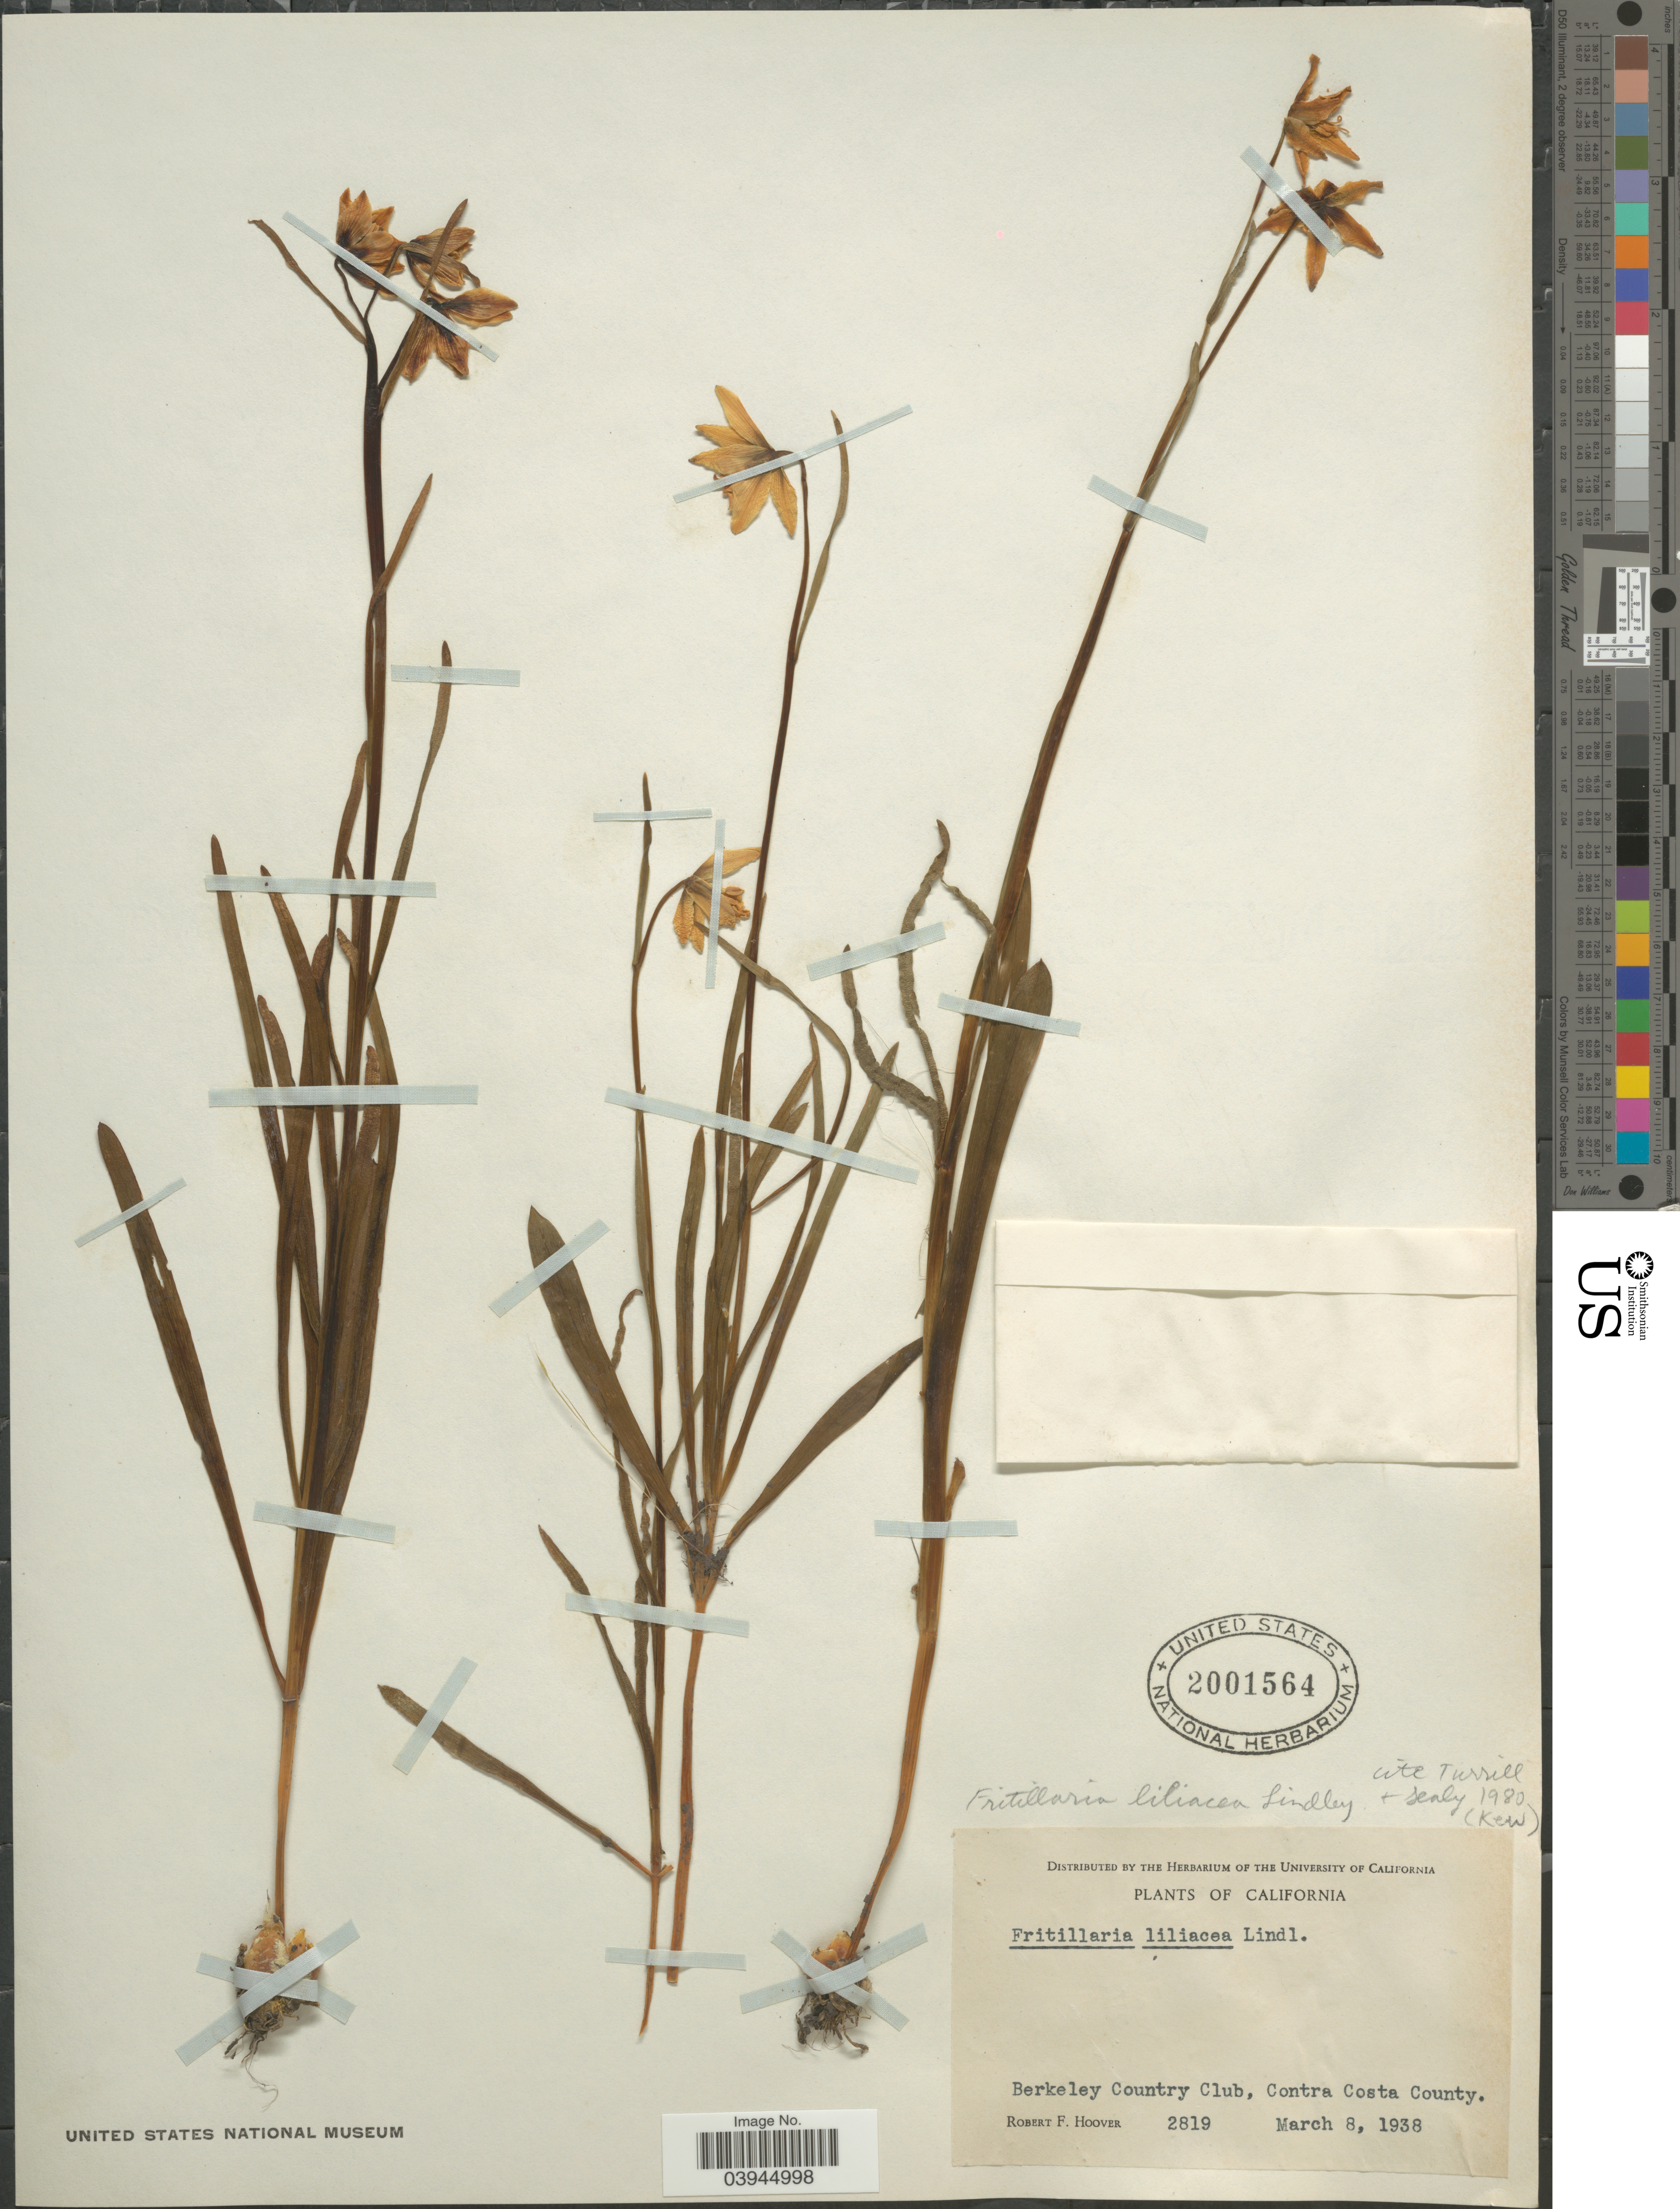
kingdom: Plantae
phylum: Tracheophyta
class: Liliopsida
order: Liliales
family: Liliaceae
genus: Fritillaria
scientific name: Fritillaria liliacea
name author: Lindl.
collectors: R. F. Hoover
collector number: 2819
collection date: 1938-03-08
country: United States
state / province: California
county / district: Contra Costa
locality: Berkeley Country Club, Contra Costa County.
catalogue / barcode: US 2001564